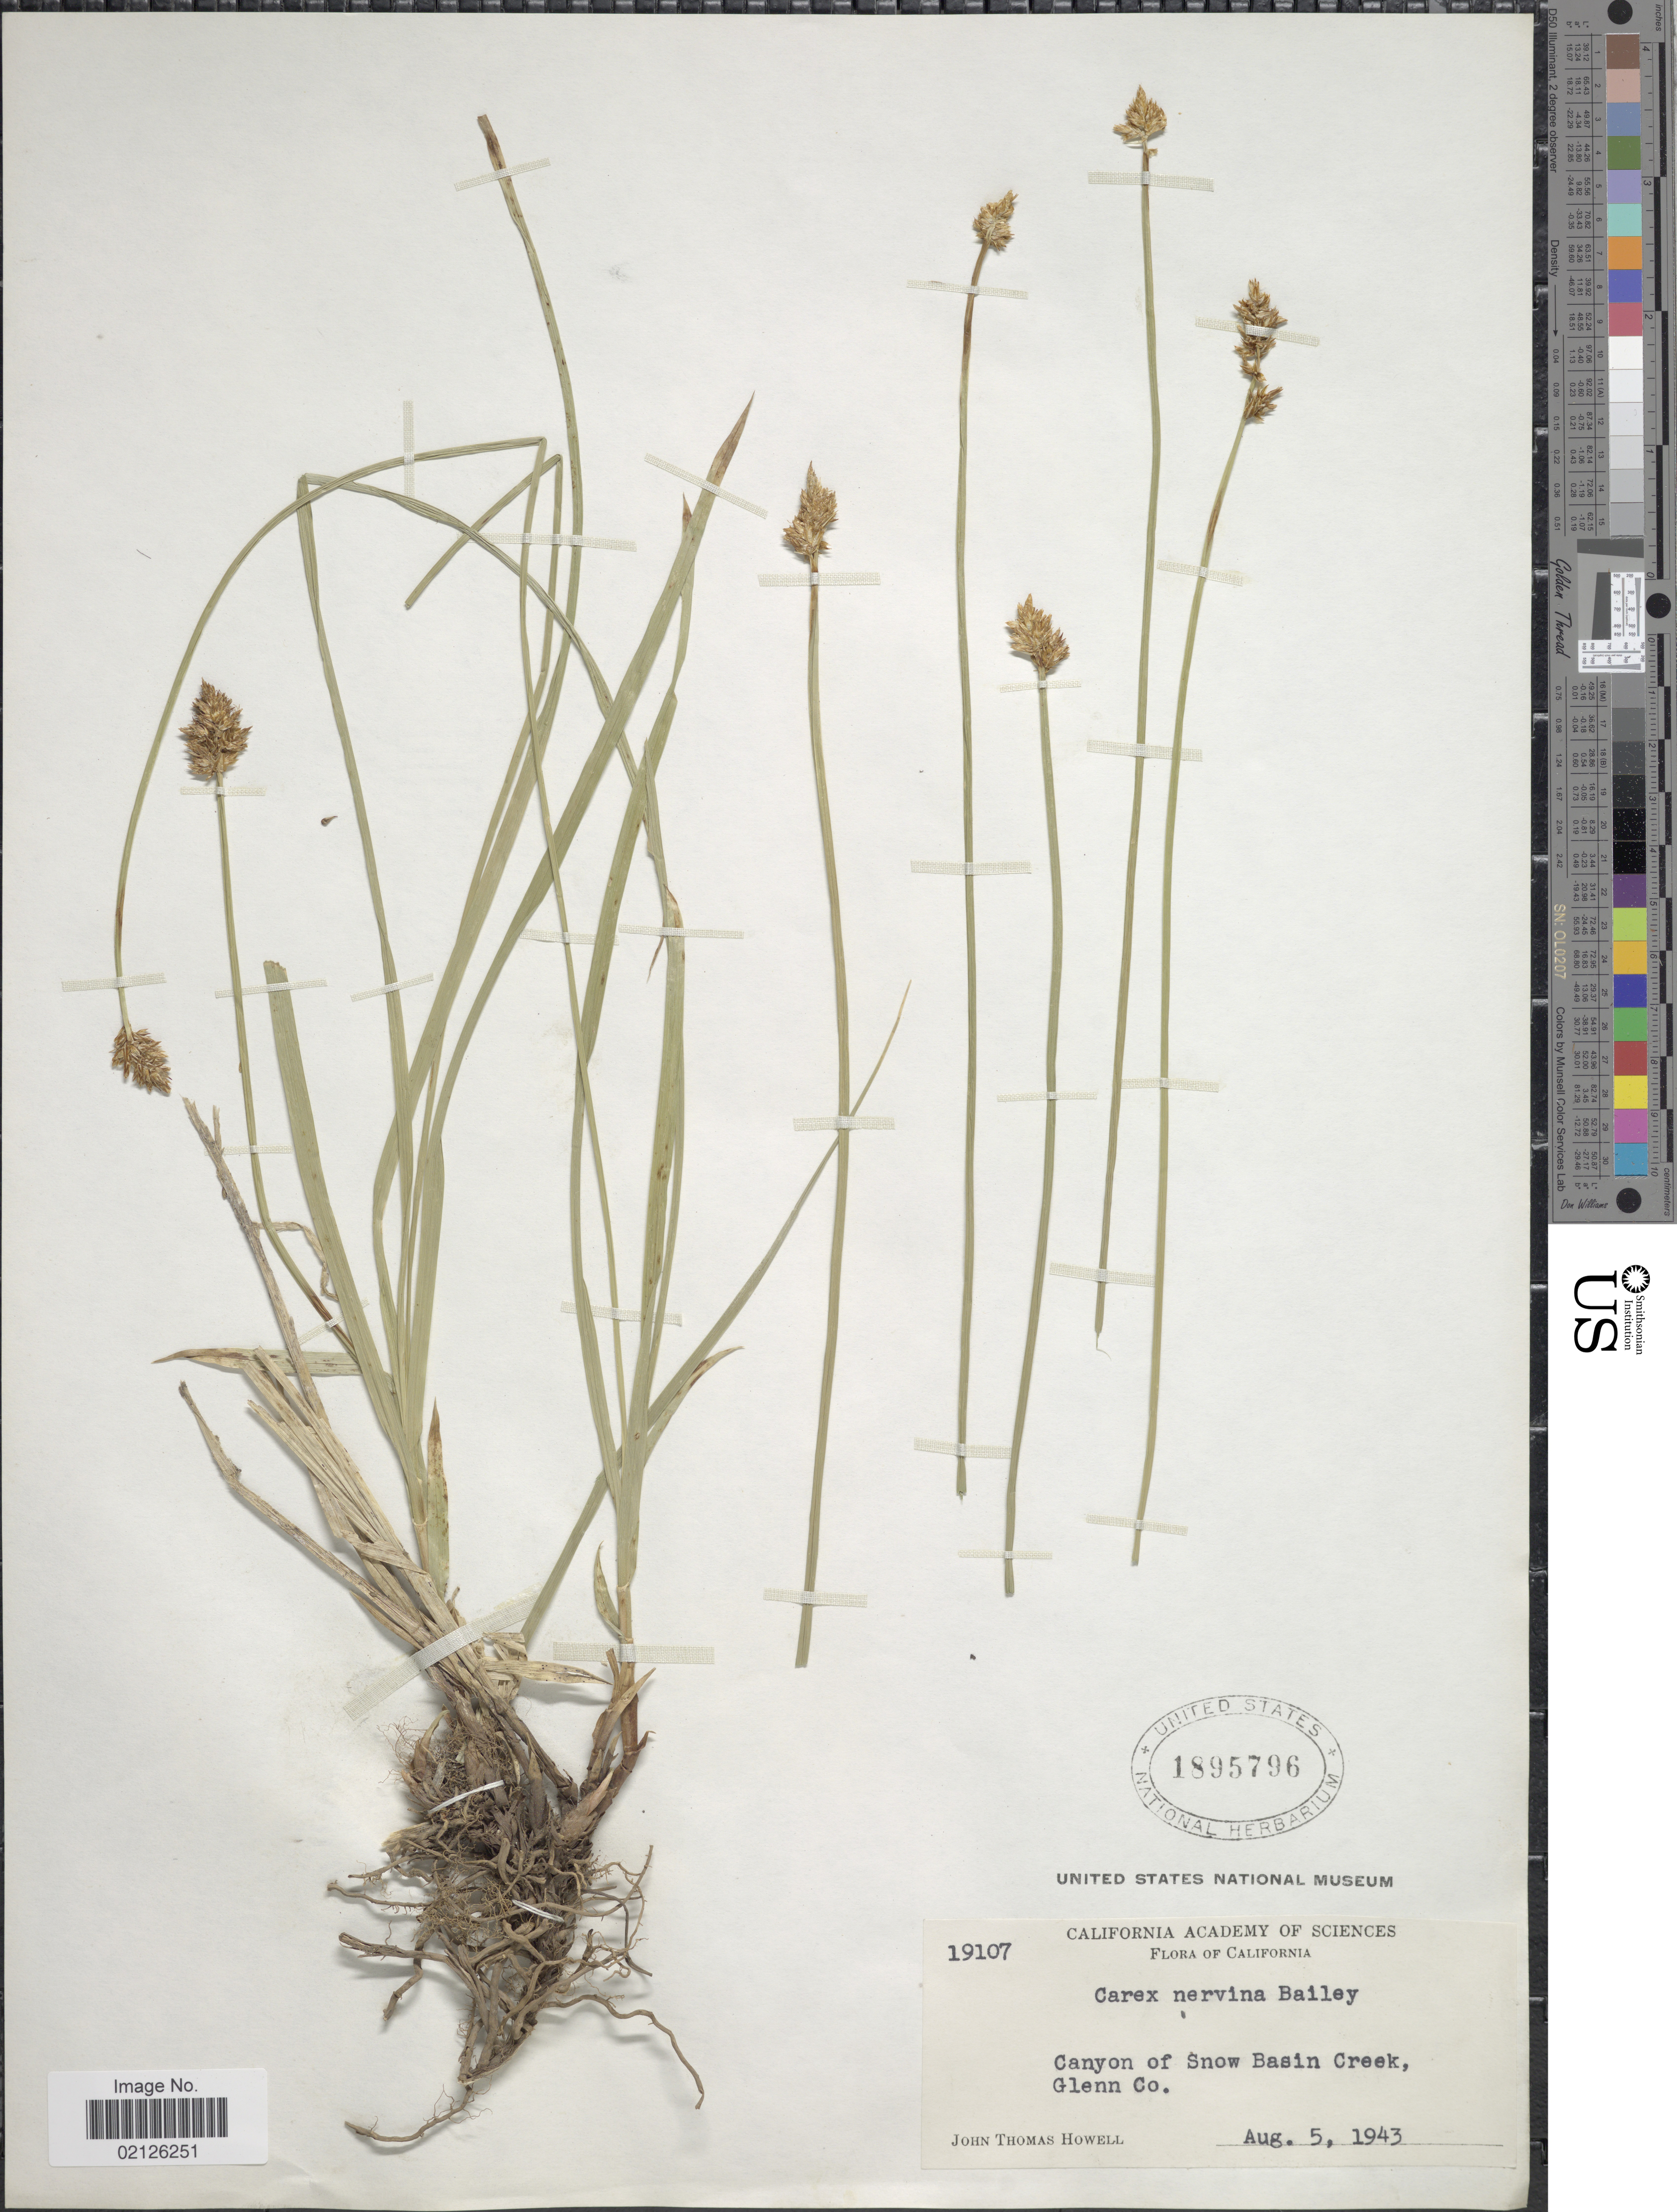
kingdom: Plantae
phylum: Tracheophyta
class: Liliopsida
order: Poales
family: Cyperaceae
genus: Carex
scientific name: Carex nervina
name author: L.H. Bailey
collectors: J. T. Howell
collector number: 19107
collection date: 1943-08-05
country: United States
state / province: California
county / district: Glenn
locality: Canyon of Snow Basin Creek, Glenn Co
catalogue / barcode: US 1895796